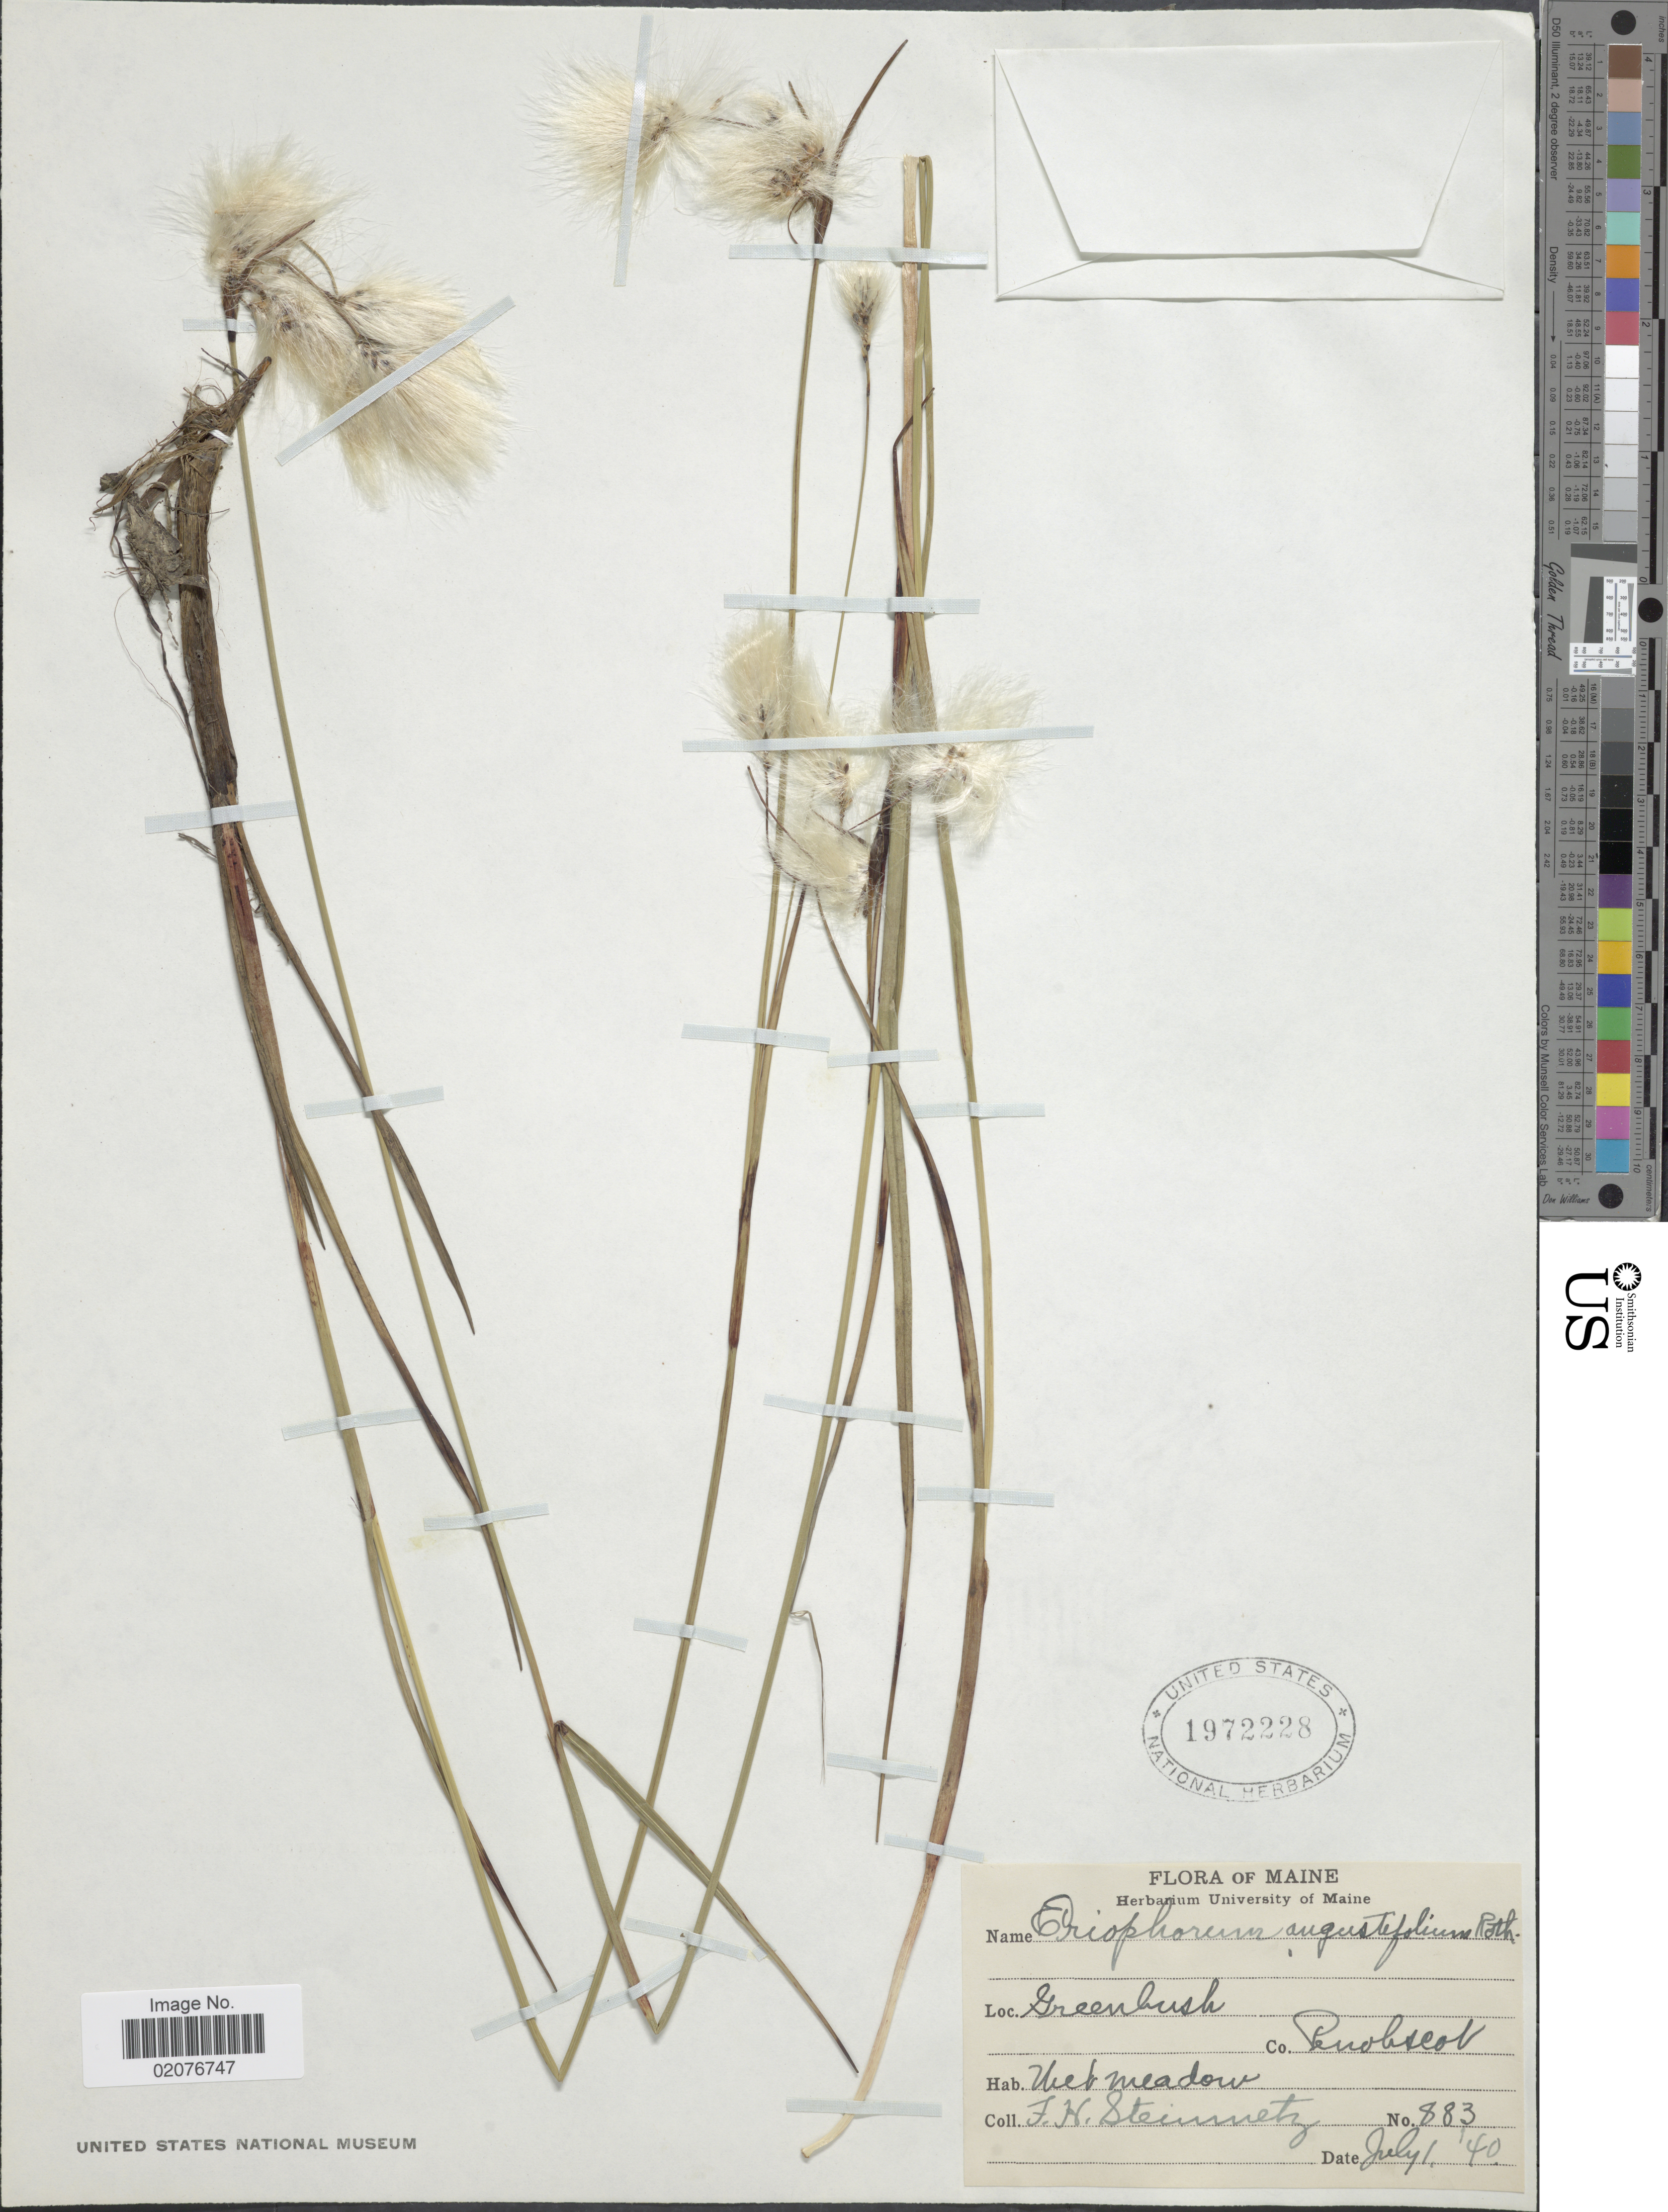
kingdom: Plantae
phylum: Tracheophyta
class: Liliopsida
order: Poales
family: Cyperaceae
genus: Eriophorum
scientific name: Eriophorum angustifolium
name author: Honck.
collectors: F. H. Steinmetz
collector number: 883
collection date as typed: Transcribed d/m/y: 1/7/40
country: United States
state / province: Maine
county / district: Penobscot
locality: Greenbush, Co Penobscot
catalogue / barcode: US 1972228